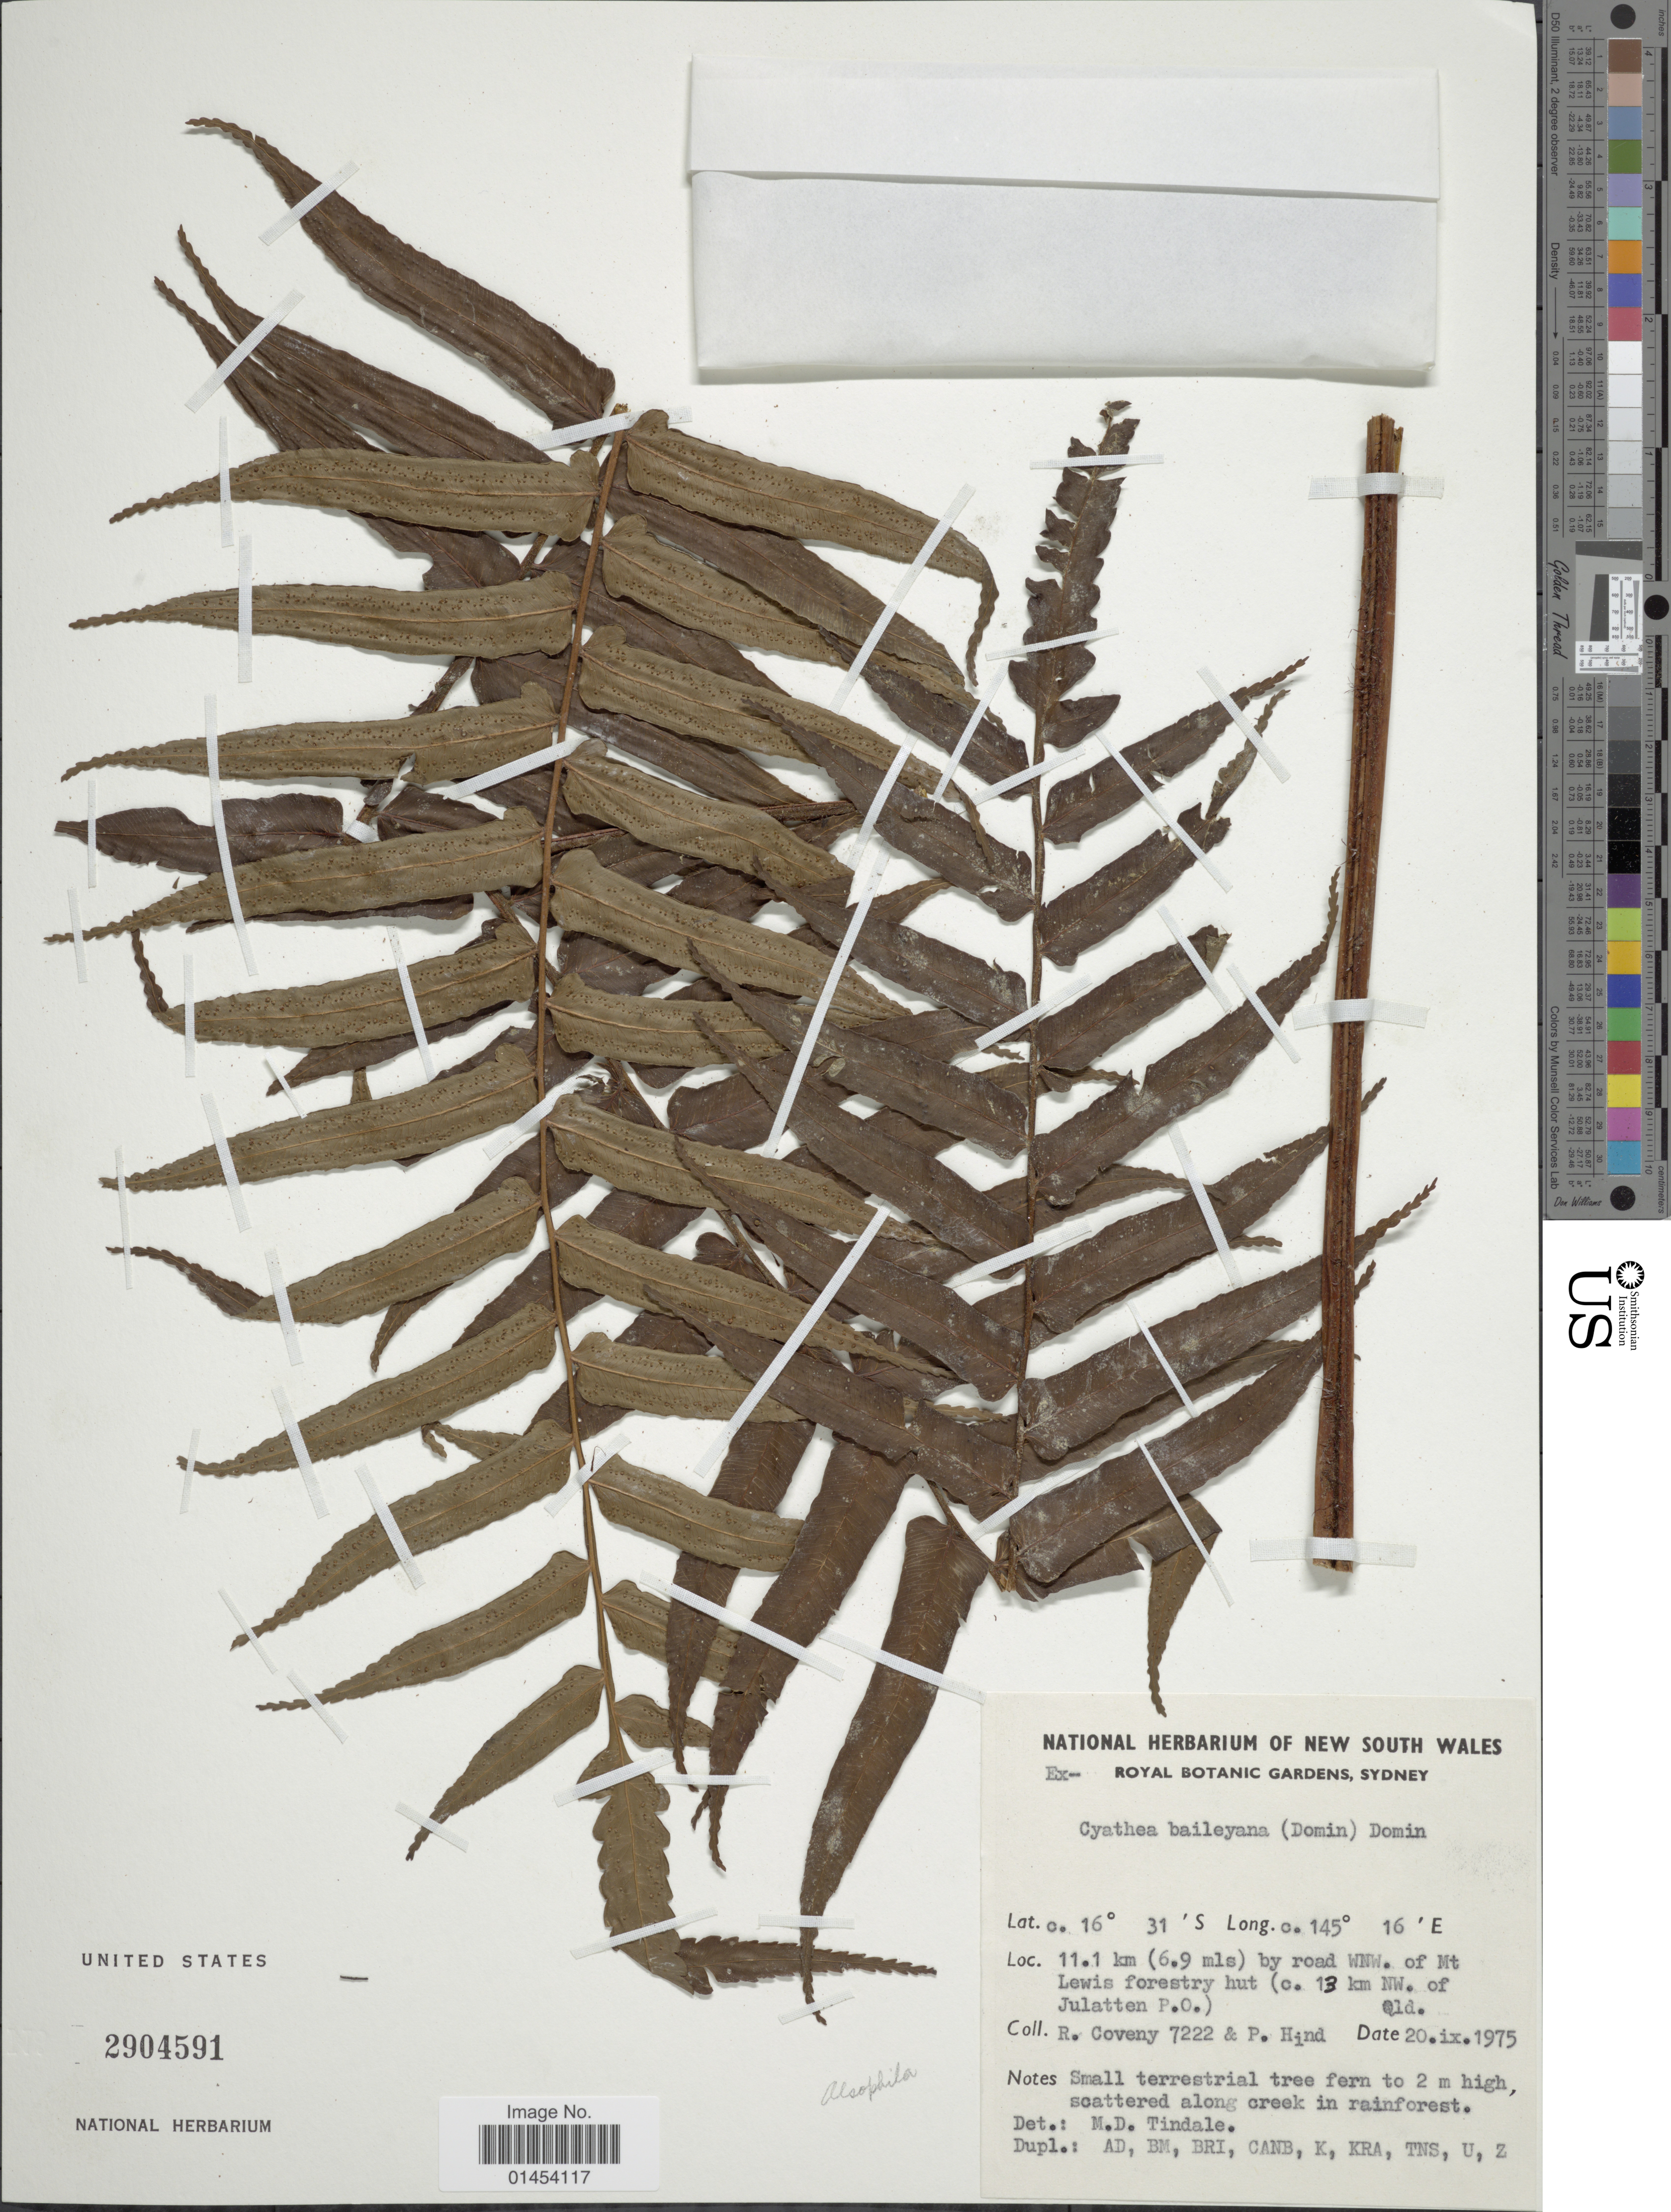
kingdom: Plantae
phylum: Tracheophyta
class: Polypodiopsida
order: Cyatheales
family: Cyatheaceae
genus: Cyathea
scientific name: Cyathea baileyana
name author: (Domin) Domin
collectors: R. Coveny & P. Hind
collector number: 7222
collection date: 1975-09-20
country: Australia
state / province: Queensland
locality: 11.1 km (6.9 mls) by road WNW. of Mt Lewis forestry hut (c. 13 km NW. of Julatten P.O.) Qld.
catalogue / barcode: US 2904591